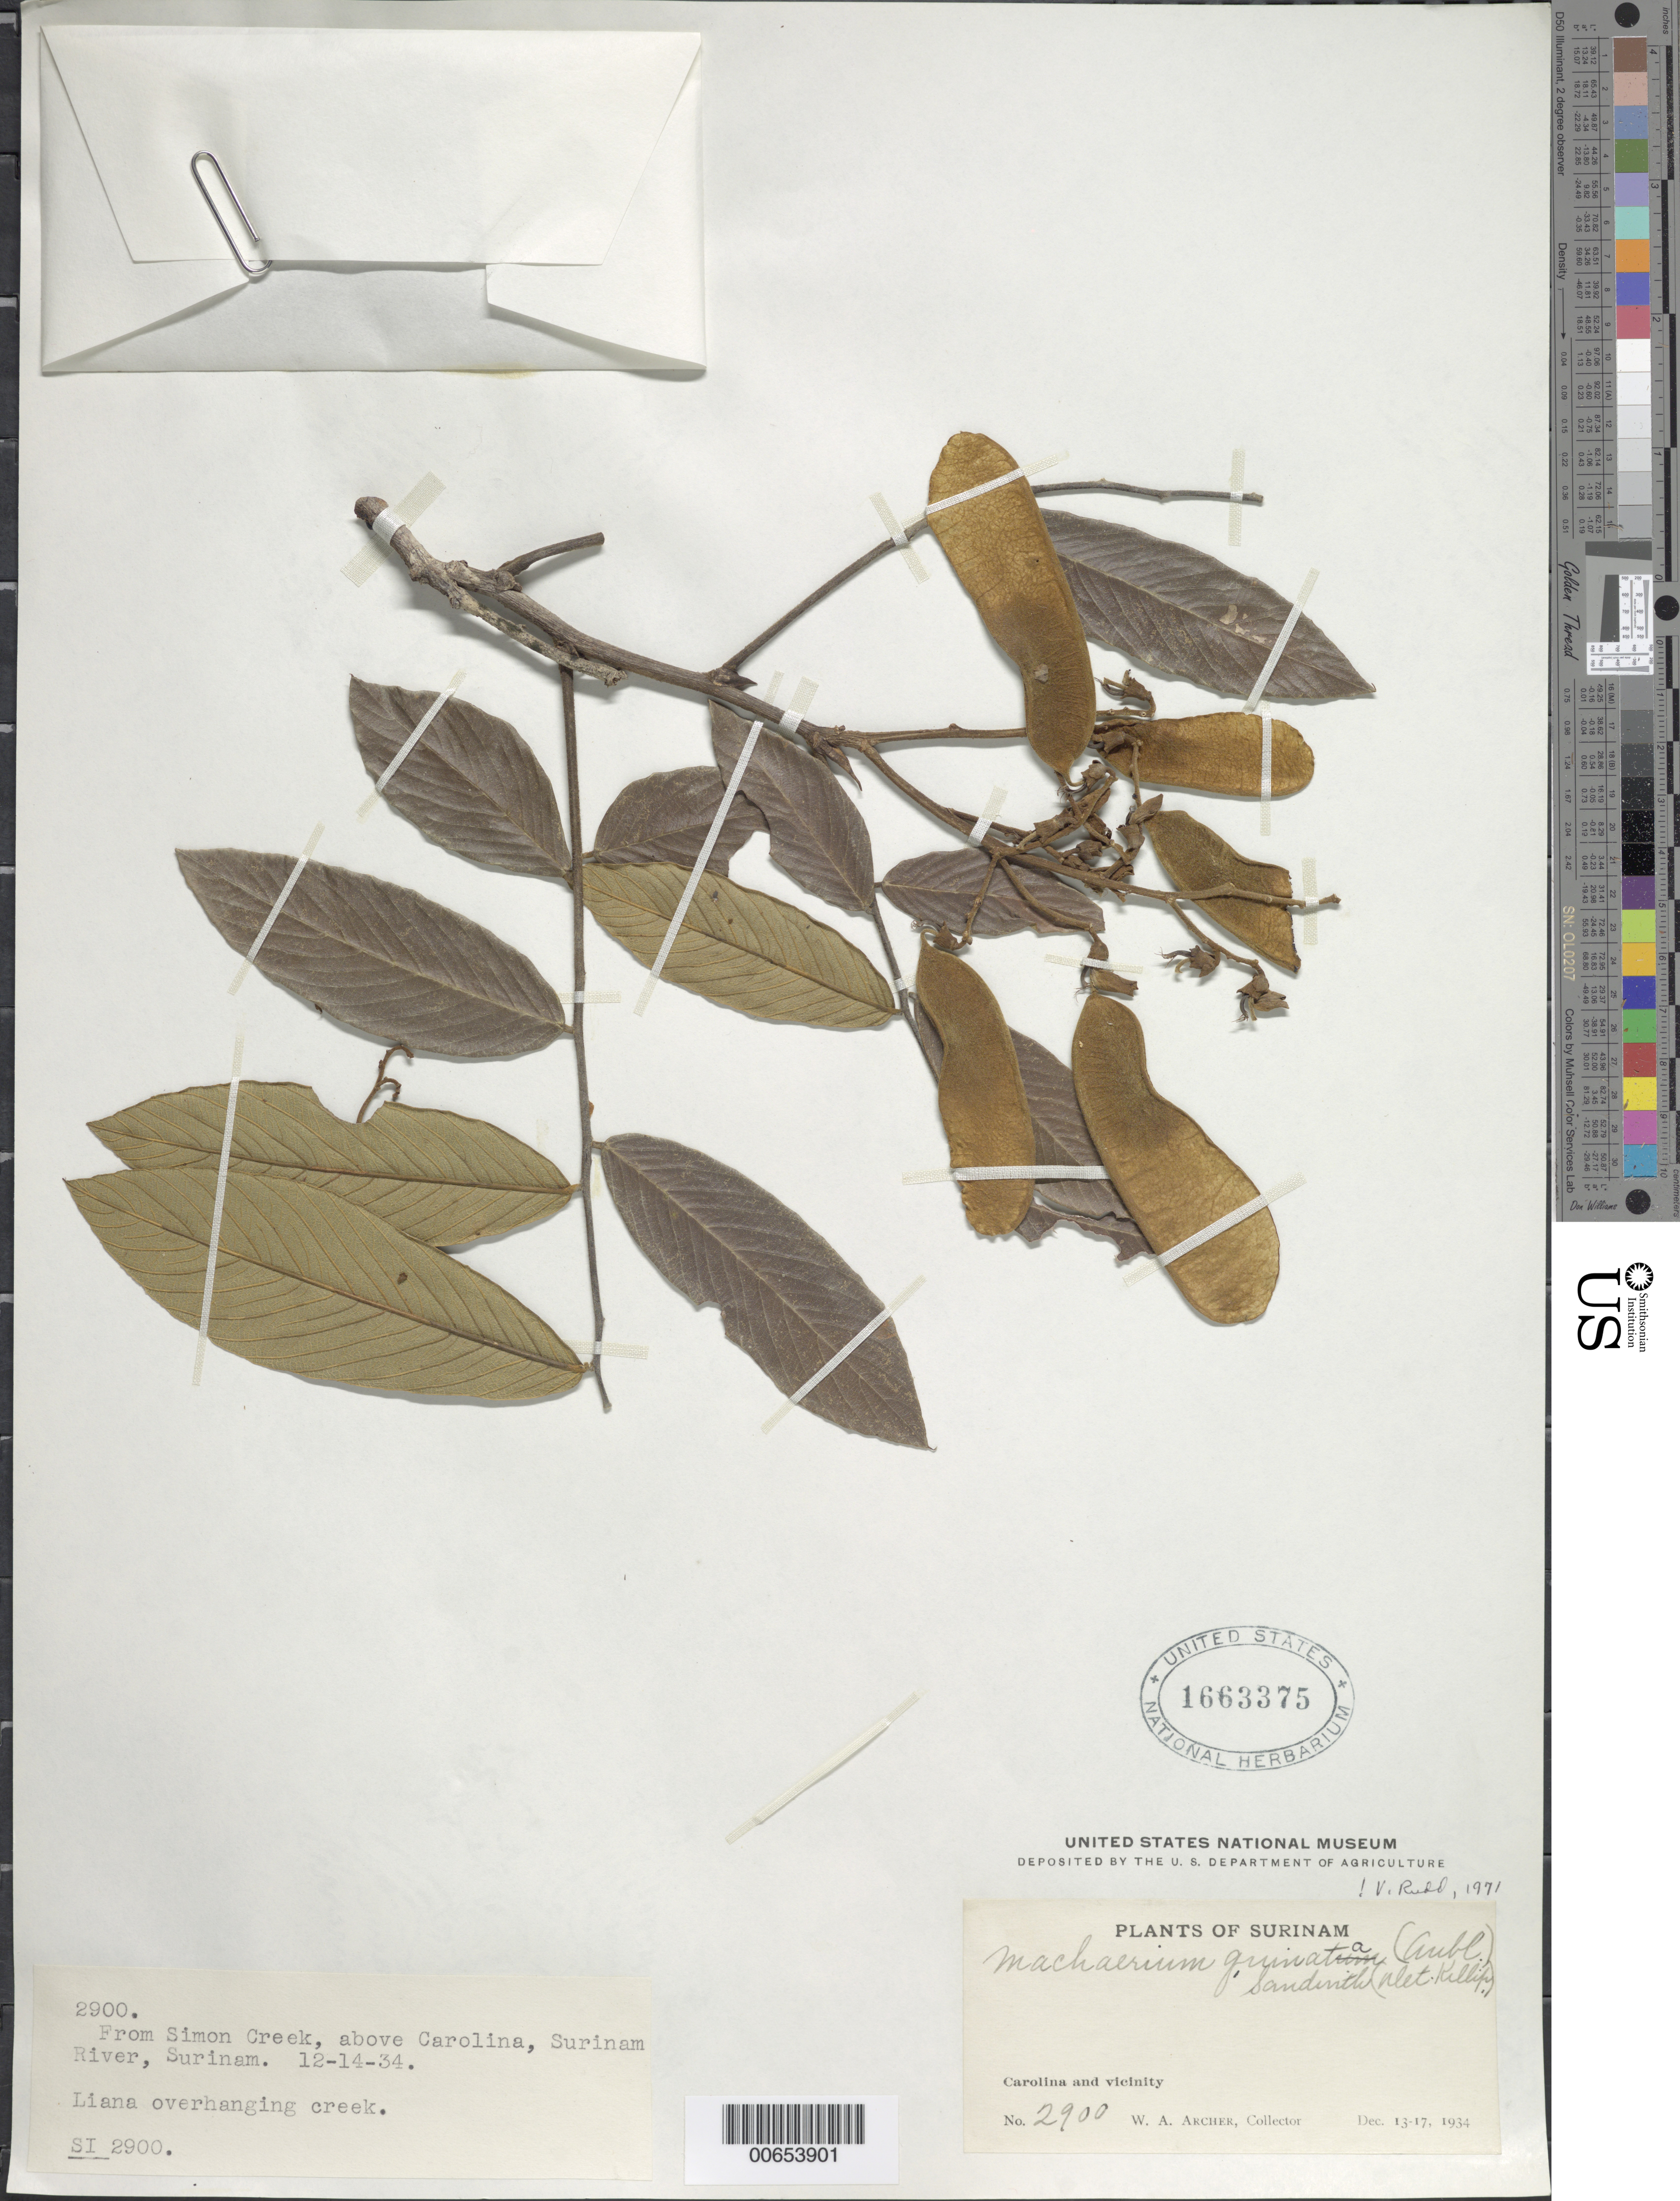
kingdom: Plantae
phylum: Tracheophyta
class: Magnoliopsida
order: Fabales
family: Fabaceae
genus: Machaerium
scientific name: Machaerium quinatum var. quinatum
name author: (Aubl.) Sandwith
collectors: W. A. Archer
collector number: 2900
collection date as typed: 13-Dec-34 to 17-Dec-34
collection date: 1934-12-13/1934-12-17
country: Suriname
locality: Carolina, Simon Creek, above Surinam R.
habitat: Overhanging creek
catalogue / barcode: US 1663375